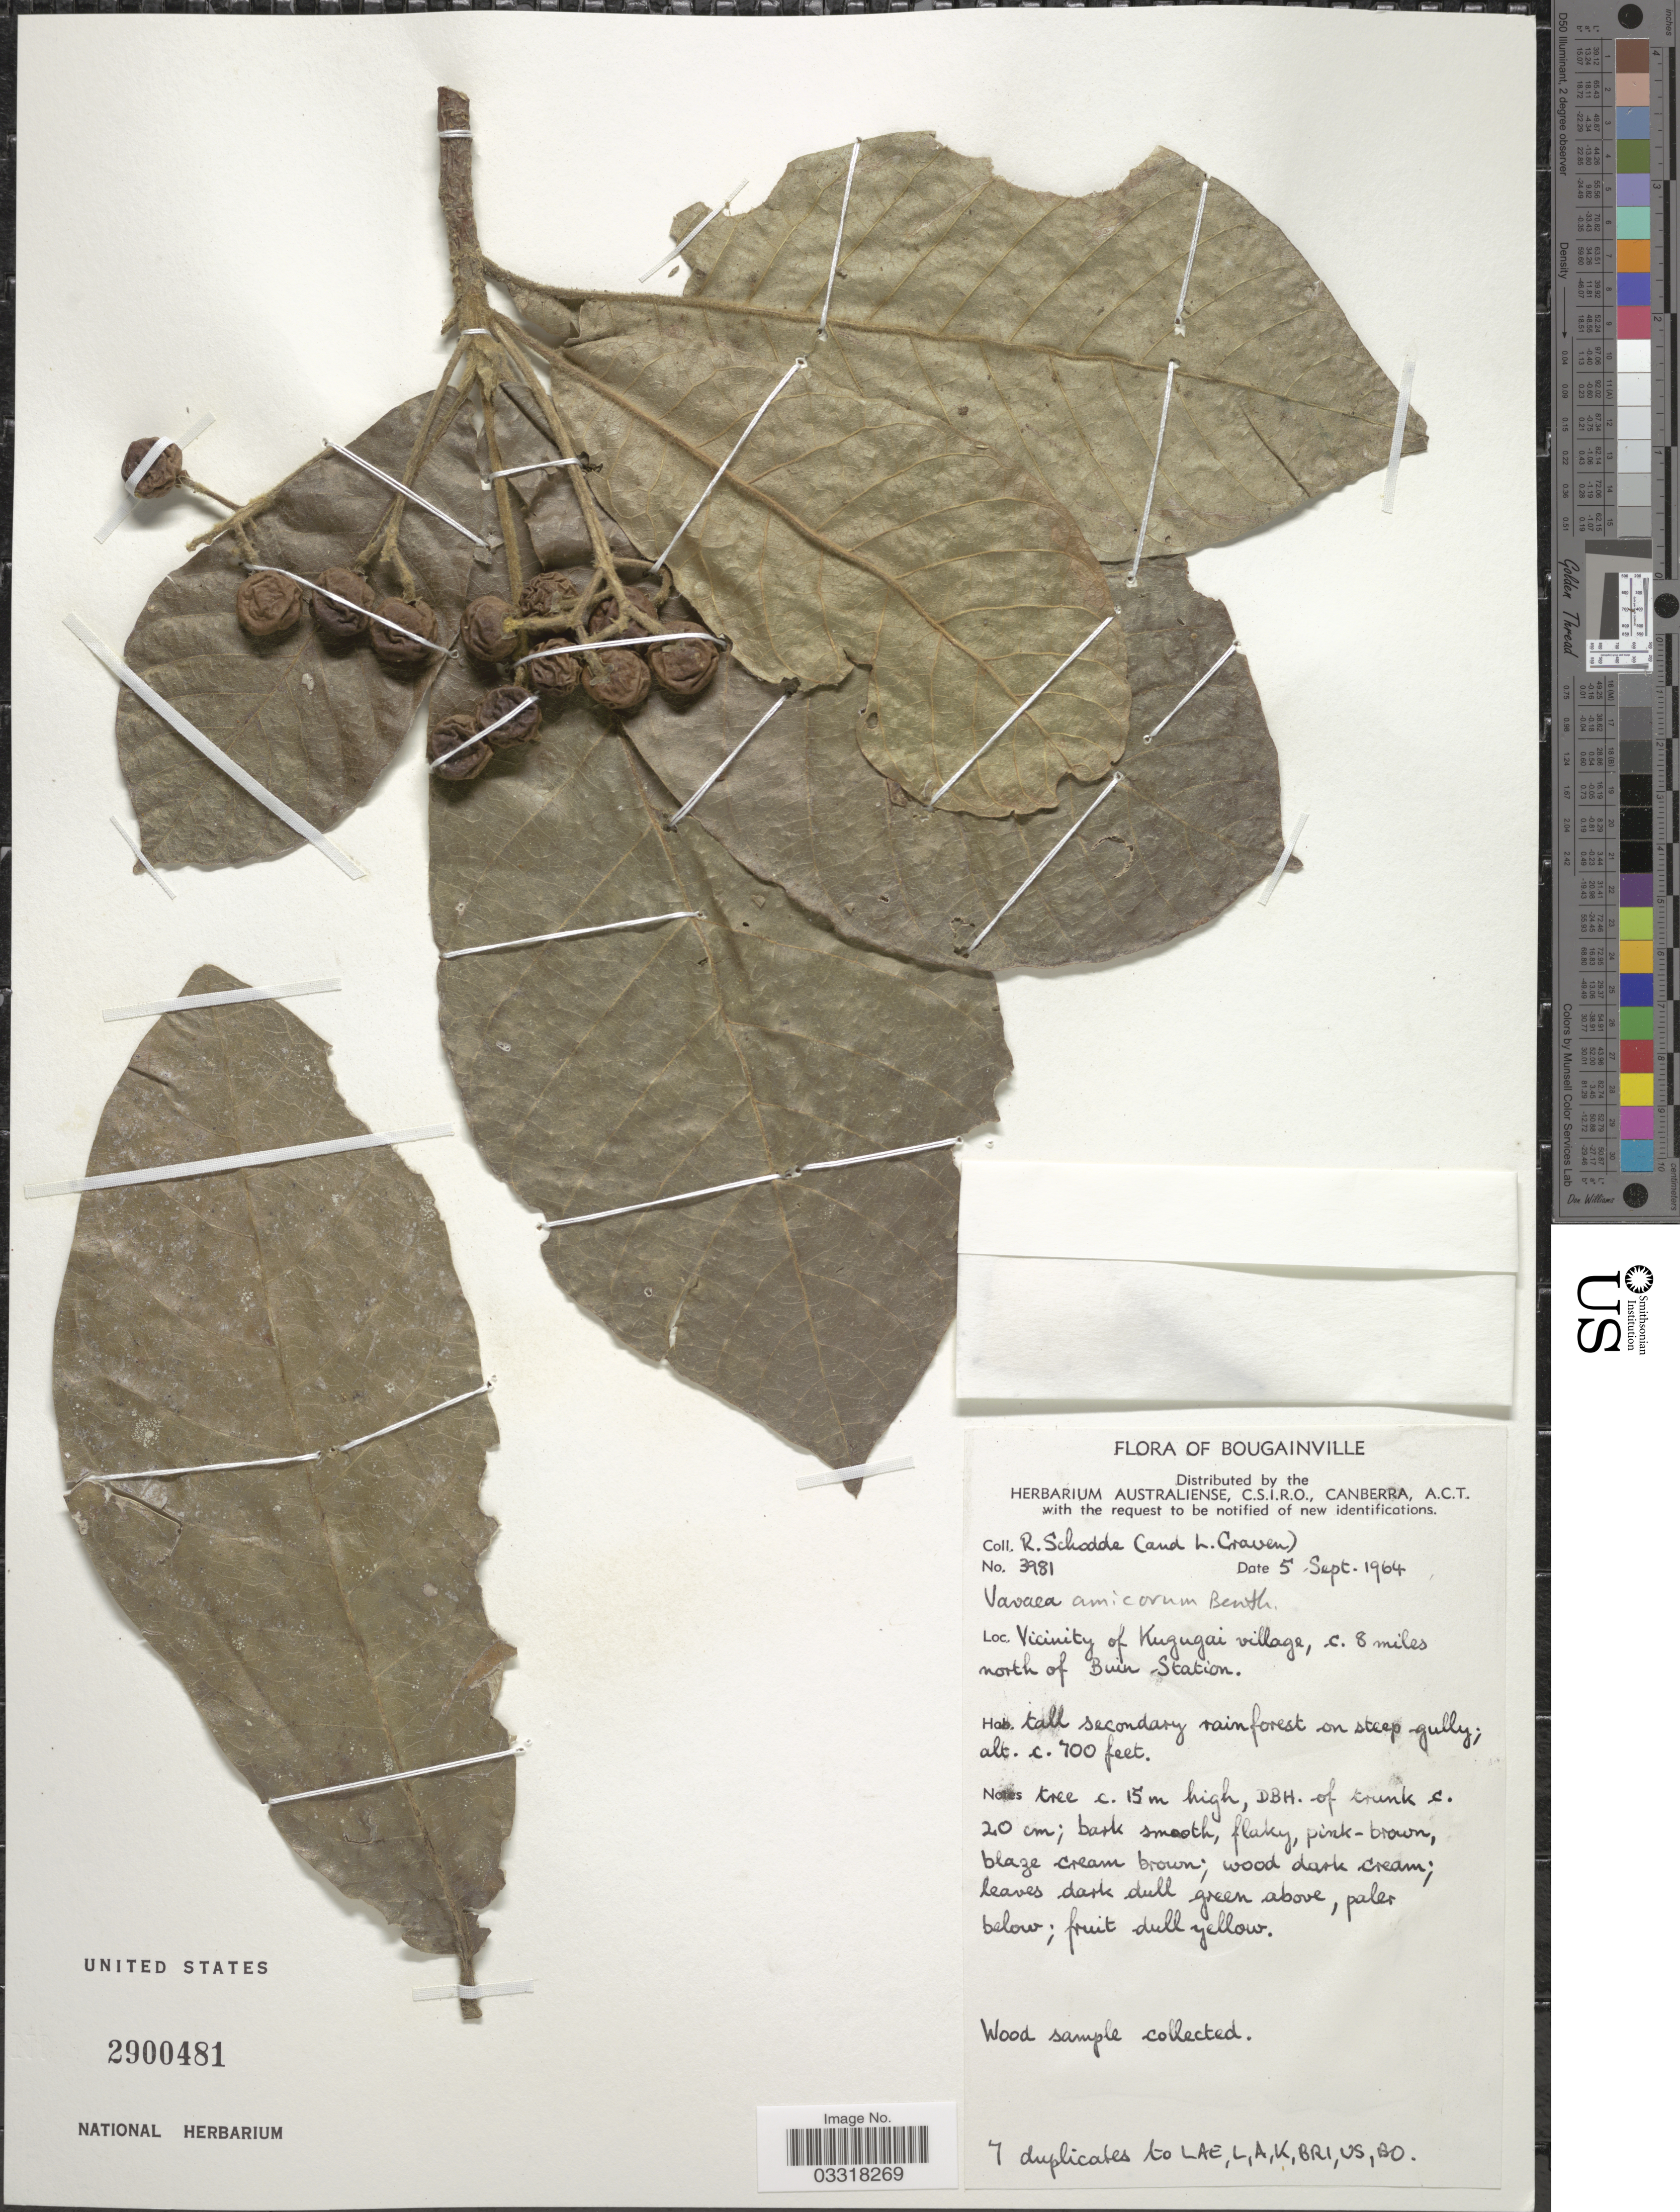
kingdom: Plantae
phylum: Tracheophyta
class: Magnoliopsida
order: Sapindales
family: Meliaceae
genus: Vavaea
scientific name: Vavaea amicorum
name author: Benth.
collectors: R. Schodde & L. A. Craven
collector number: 3981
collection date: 1964-09-05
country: Papua New Guinea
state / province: Bougainville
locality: Vicinity of Kugugai village, c.8 miles north of Buin -Station.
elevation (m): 213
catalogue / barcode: US 2900481